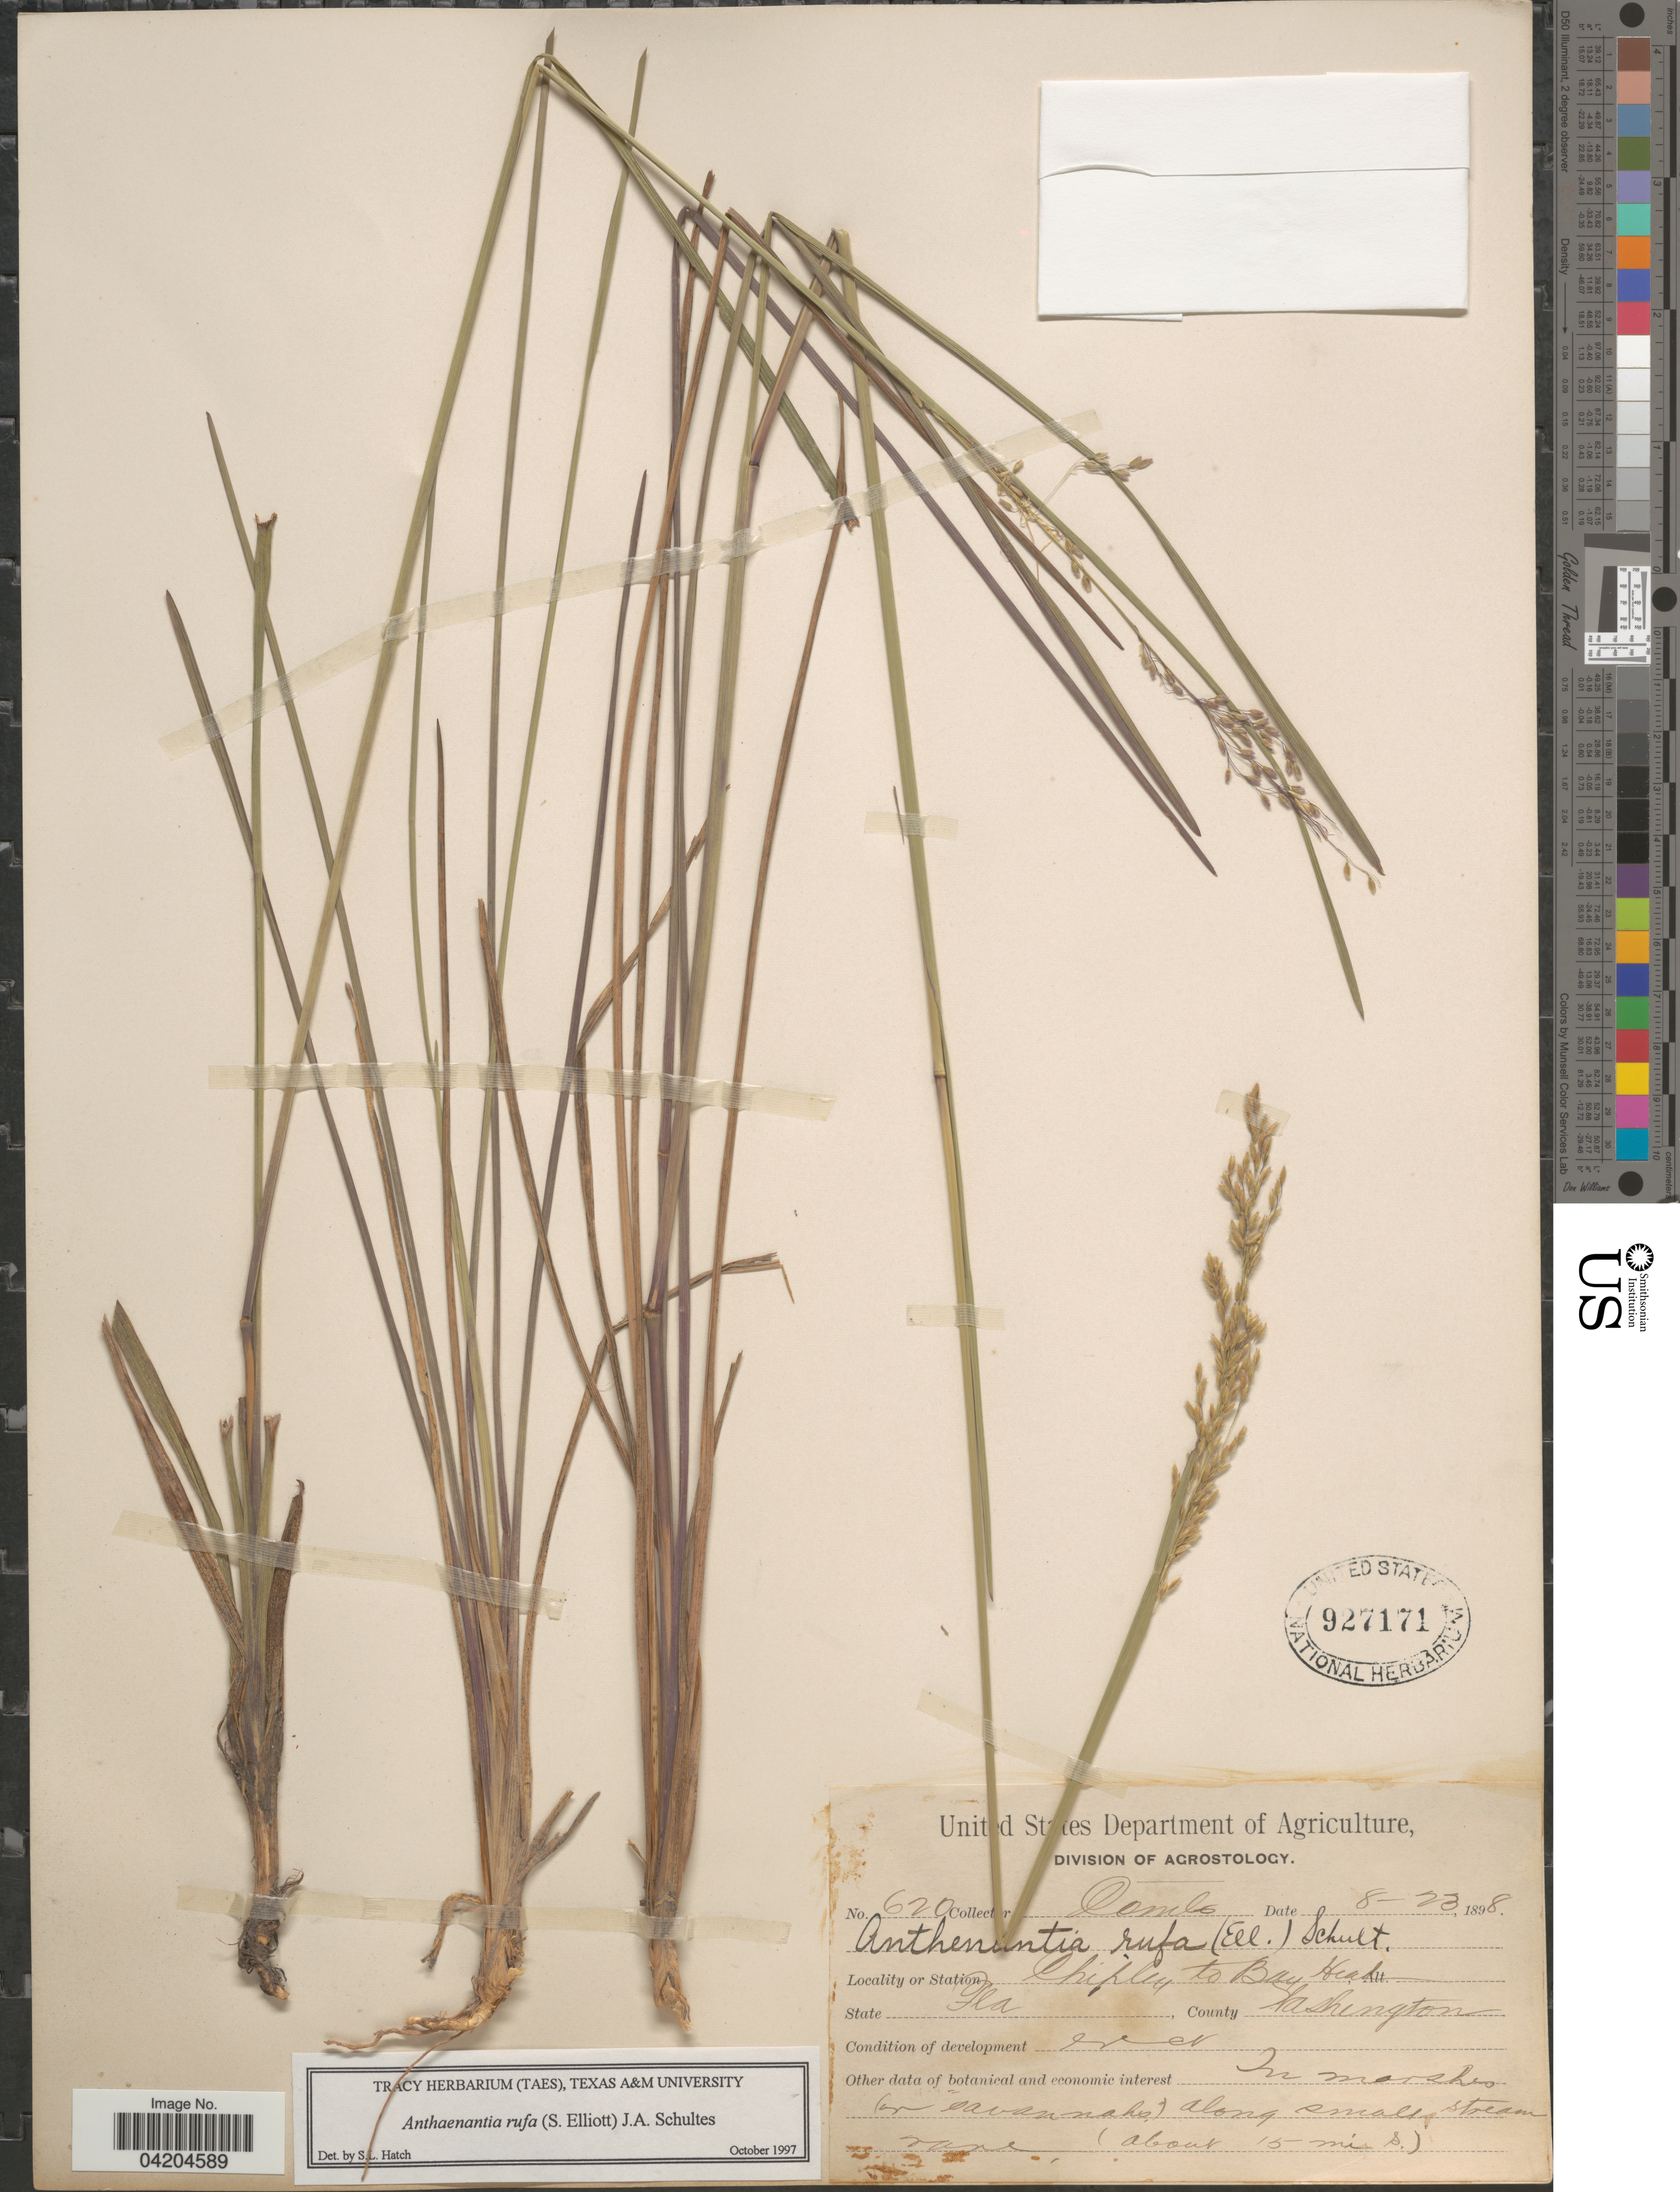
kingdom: Plantae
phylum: Tracheophyta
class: Liliopsida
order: Poales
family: Poaceae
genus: Anthaenantia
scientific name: Anthaenantia rufa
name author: (Elliott) Schult.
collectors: -. Combs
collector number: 620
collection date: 1898-08-23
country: United States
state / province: Florida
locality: Chipley to Bay Head. County Washington. Along small stream.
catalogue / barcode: US 927171